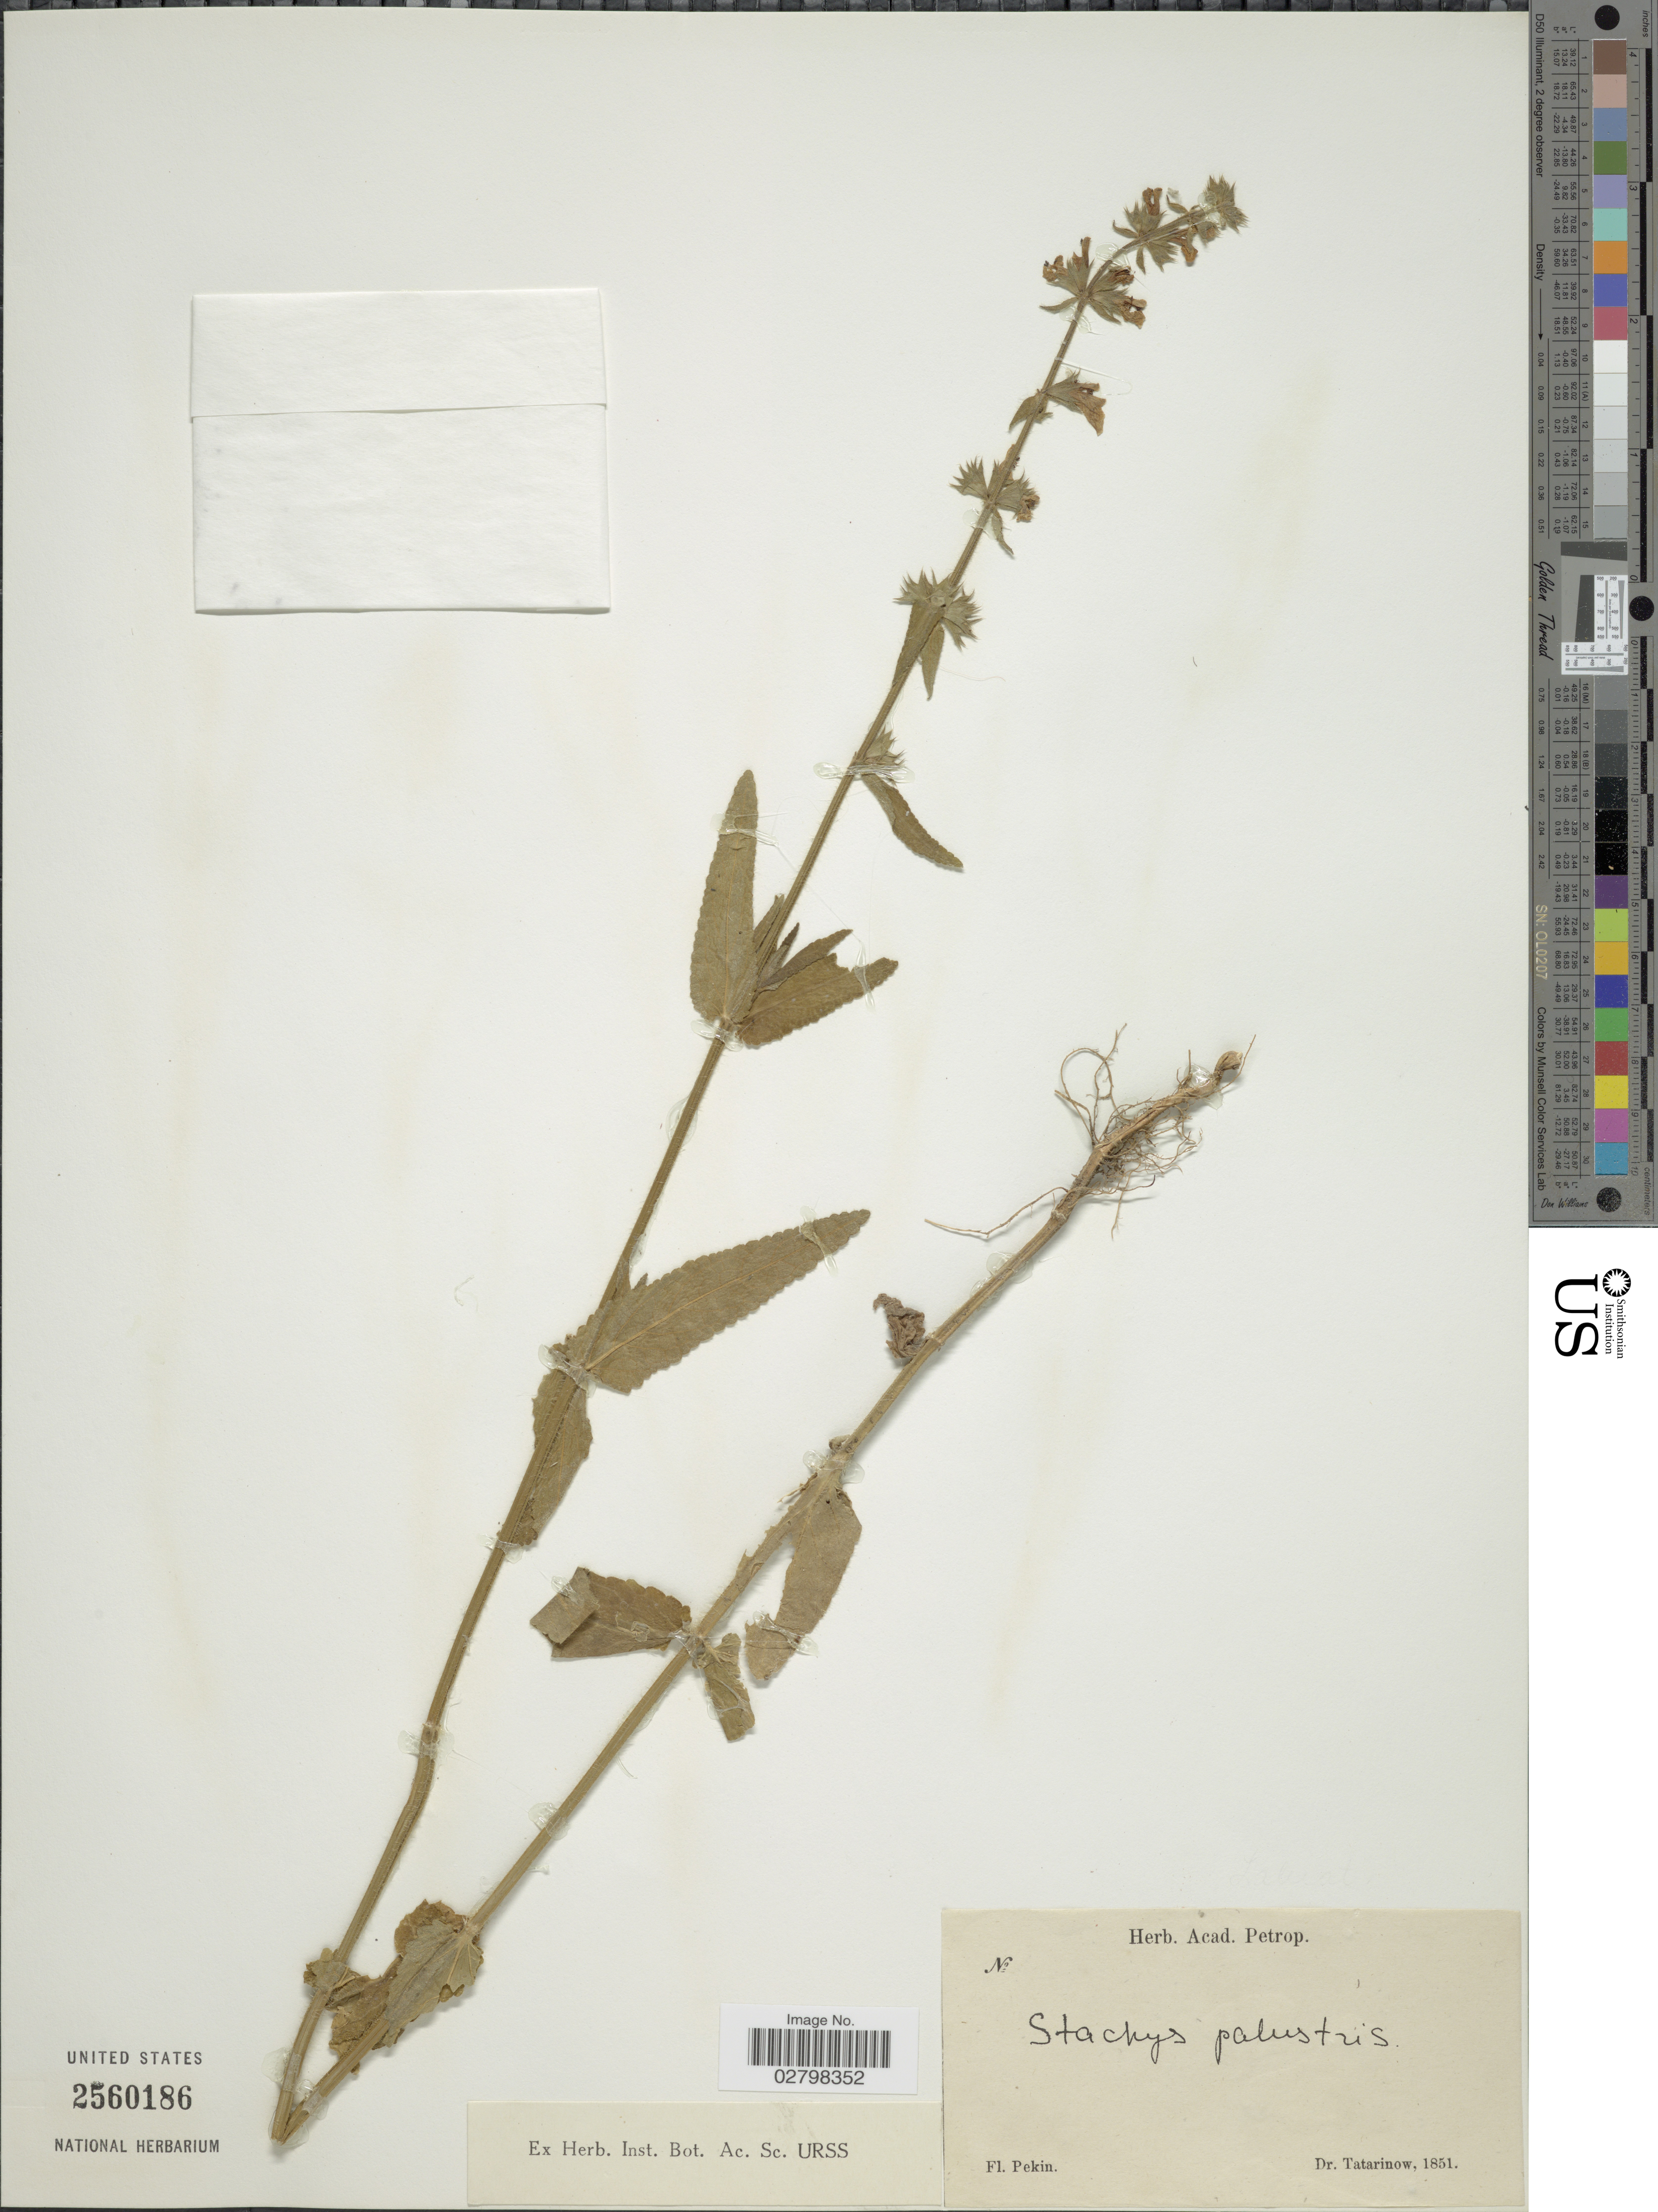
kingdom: Plantae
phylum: Tracheophyta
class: Magnoliopsida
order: Lamiales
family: Lamiaceae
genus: Stachys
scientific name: Stachys palustris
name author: L.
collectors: -. Tatarinow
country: China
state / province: Beijing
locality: Fl. Pekin.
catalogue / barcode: US 2560186